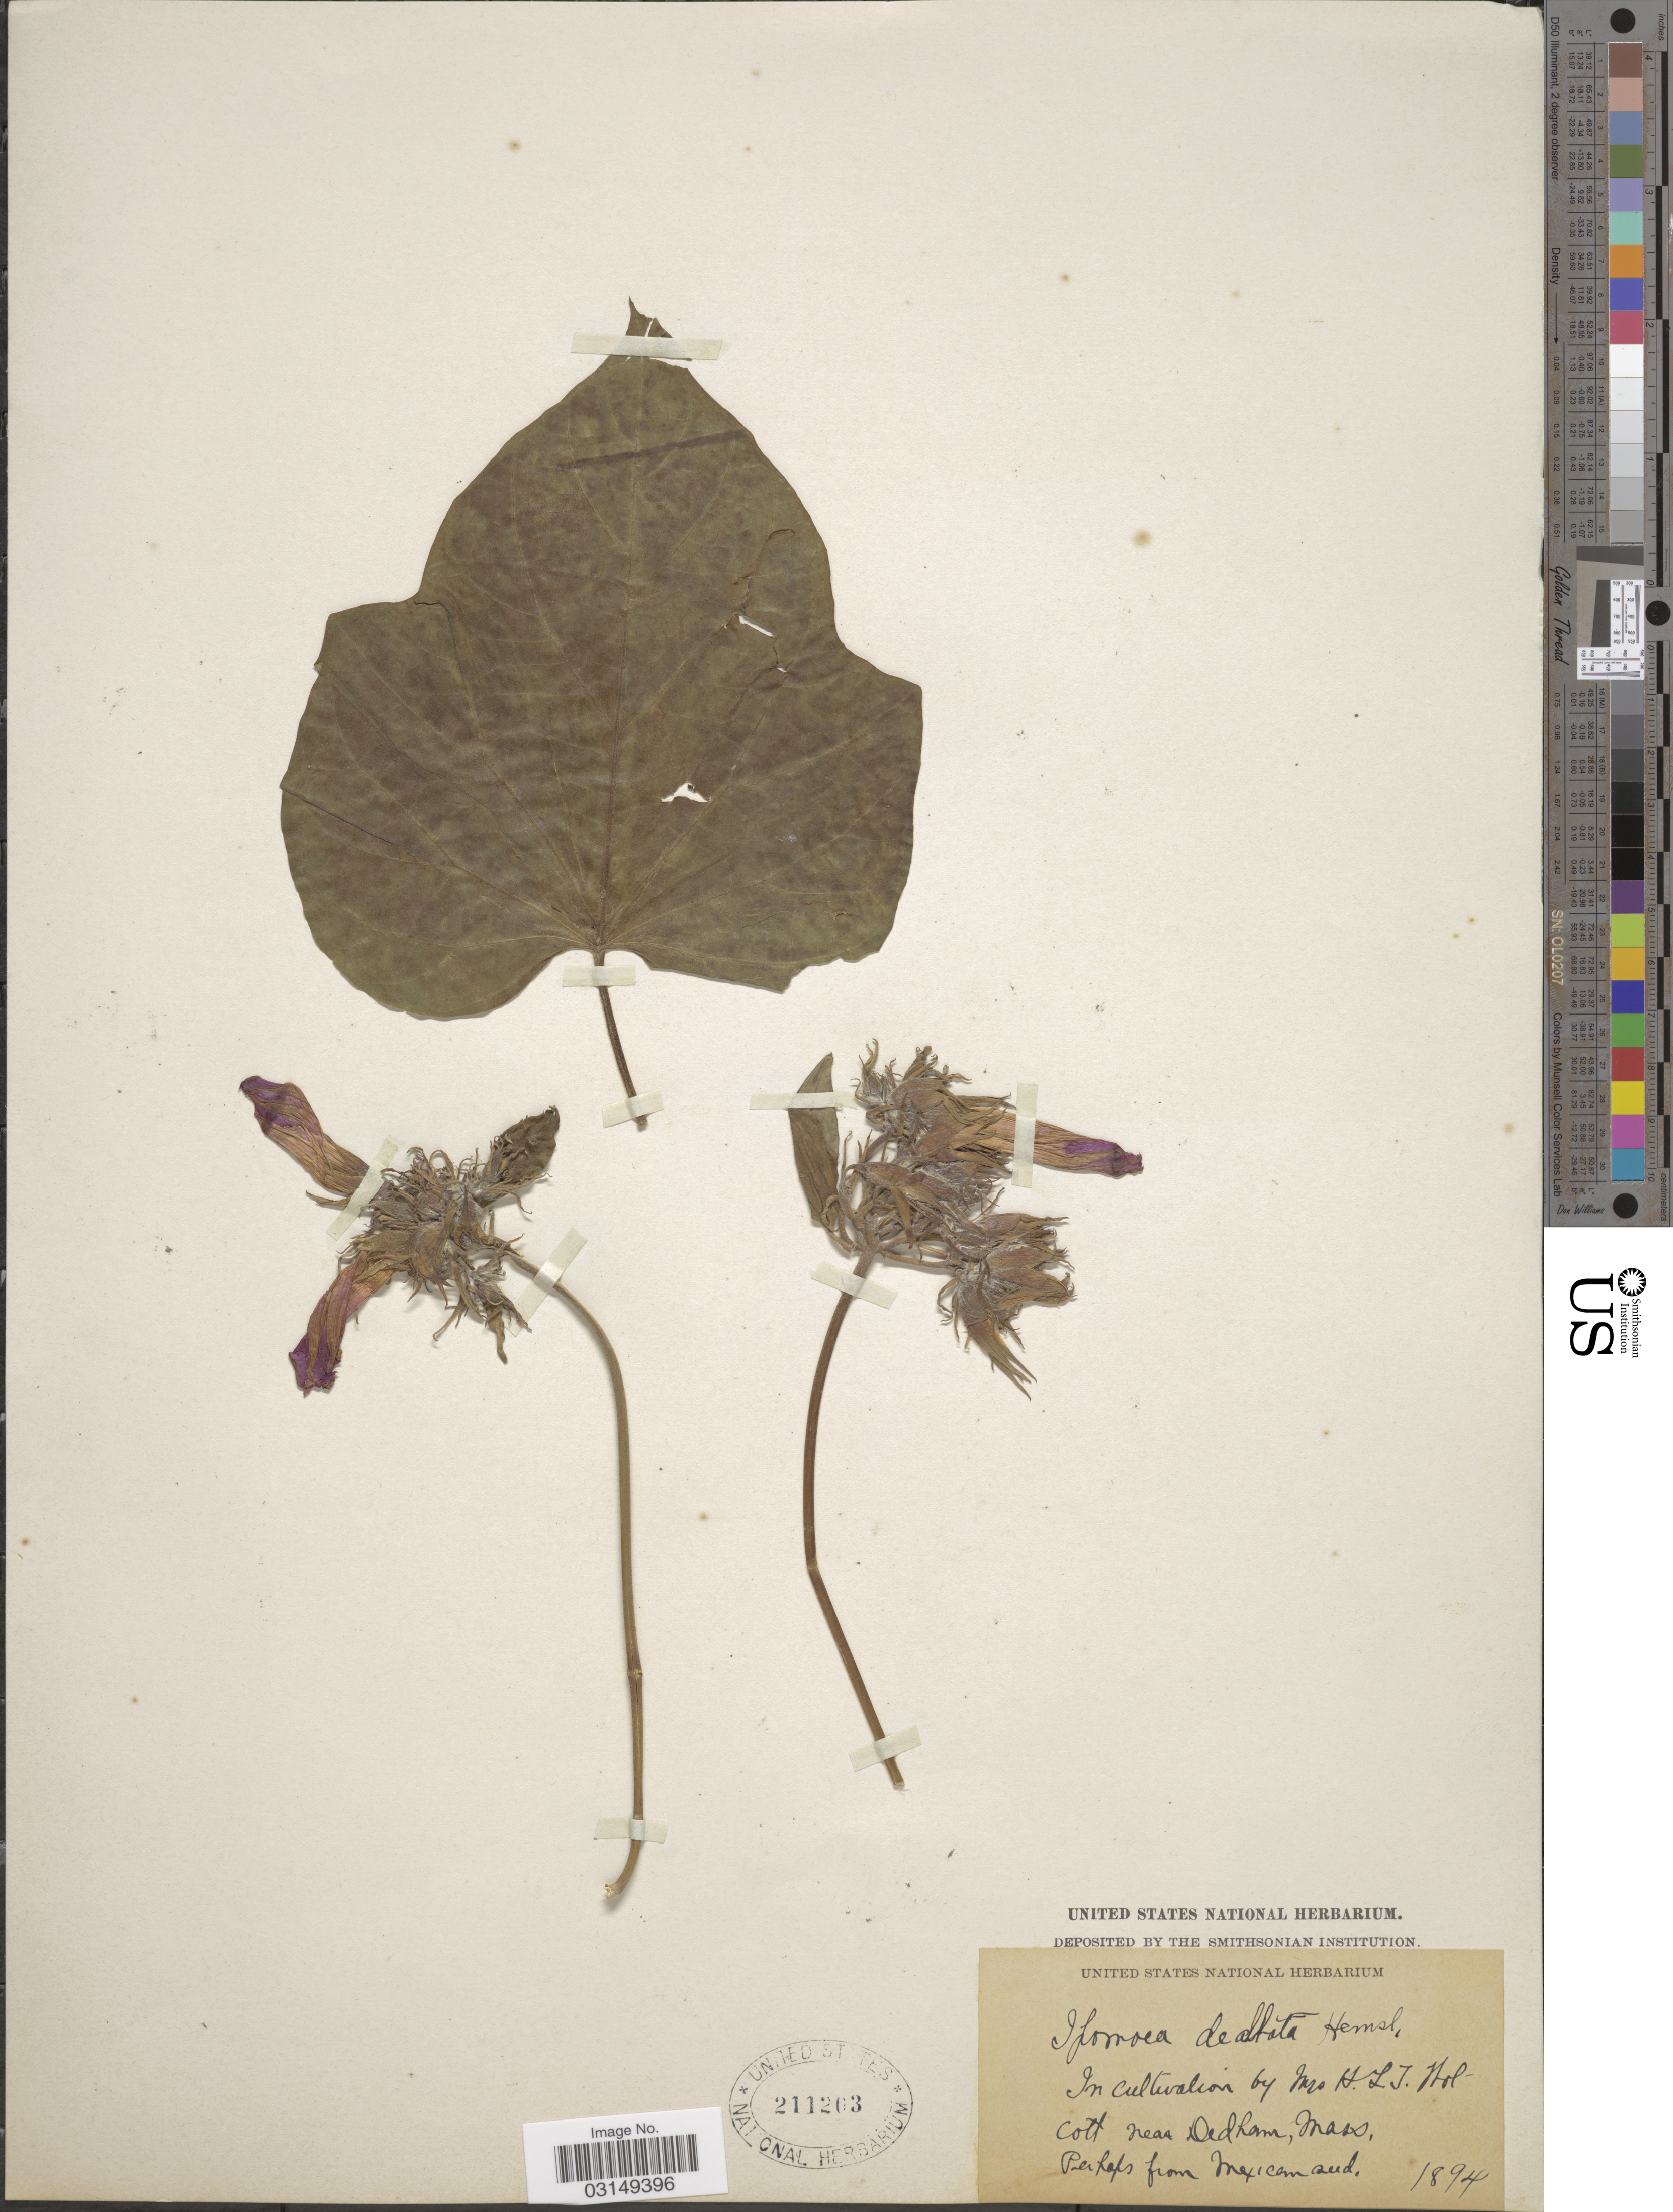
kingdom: Plantae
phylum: Tracheophyta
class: Magnoliopsida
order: Solanales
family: Convolvulaceae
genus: Ipomoea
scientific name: Ipomoea indica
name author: (Burm.) Merr.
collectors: H. Wolcott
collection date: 1894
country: United States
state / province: Massachusetts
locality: In cultivation near Dedham.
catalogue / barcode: US 211203